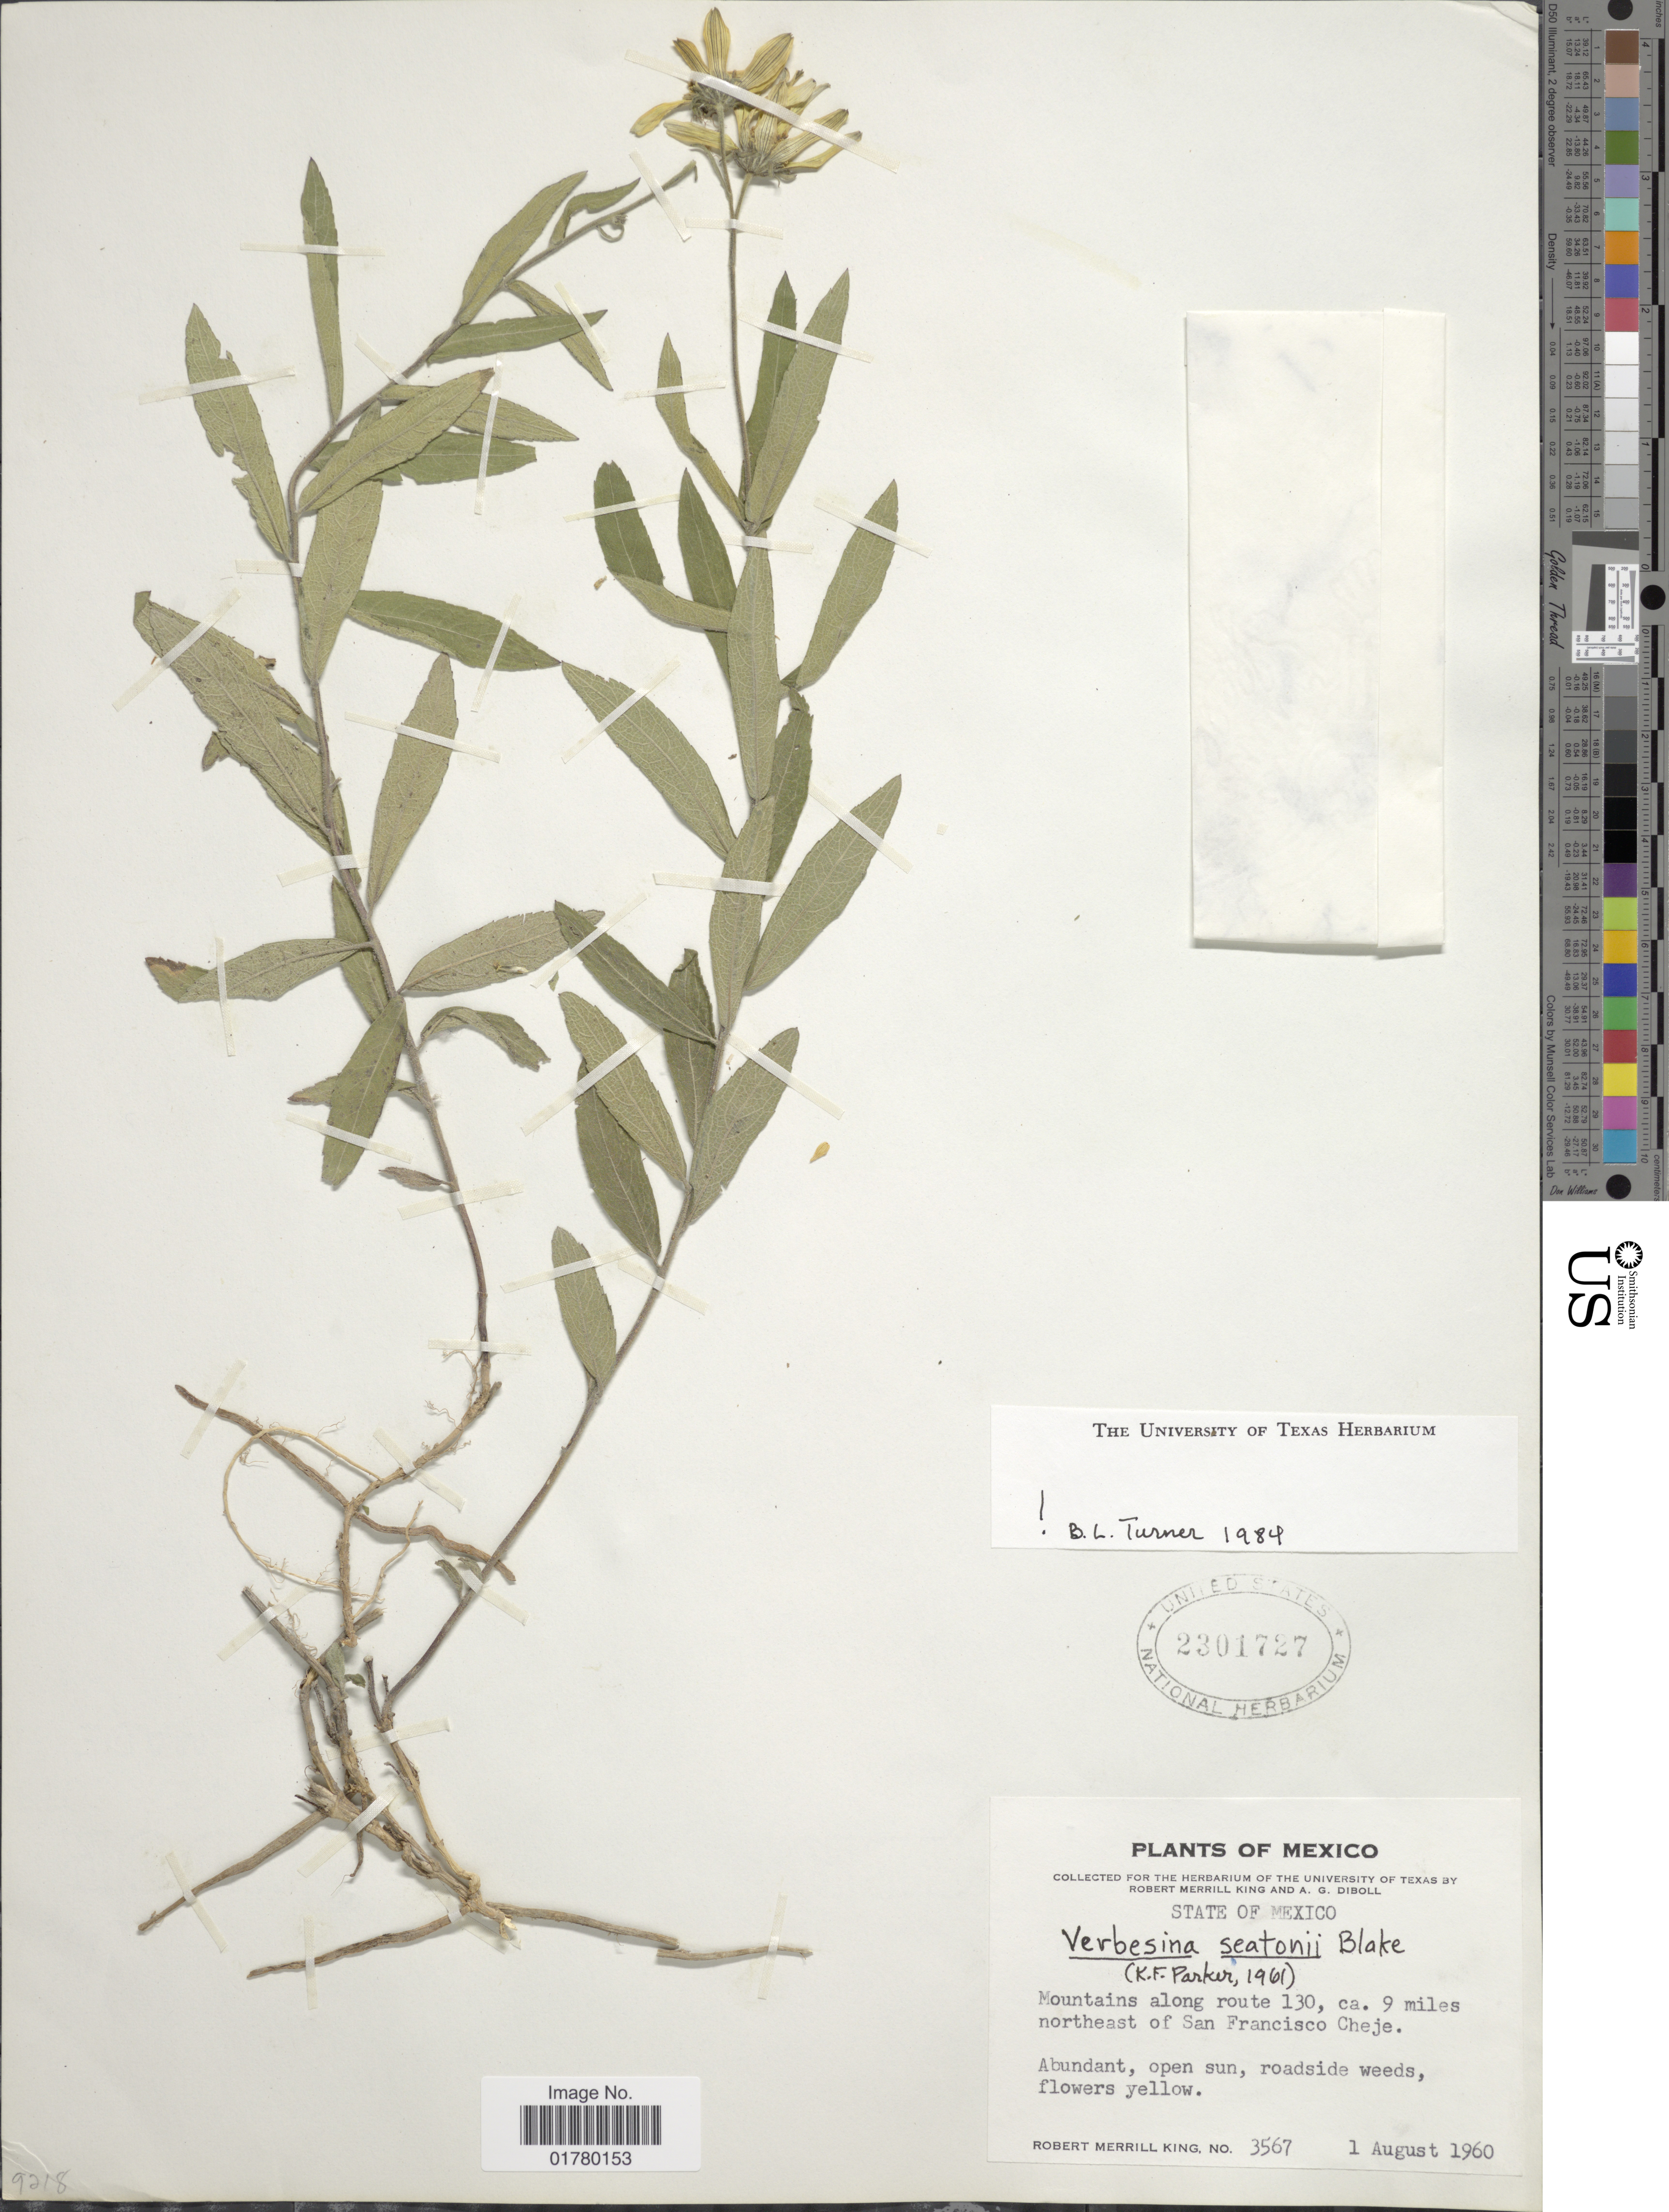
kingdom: Plantae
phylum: Tracheophyta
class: Magnoliopsida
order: Asterales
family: Asteraceae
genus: Verbesina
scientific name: Verbesina seatoni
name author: S.F. Blake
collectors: R. M. King & A. Diboll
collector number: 3567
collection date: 1960-08-01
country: Mexico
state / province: México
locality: Mountains along route 130, ca. 9 miles northeast of San Francisco Cheje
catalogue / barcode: US 2301727